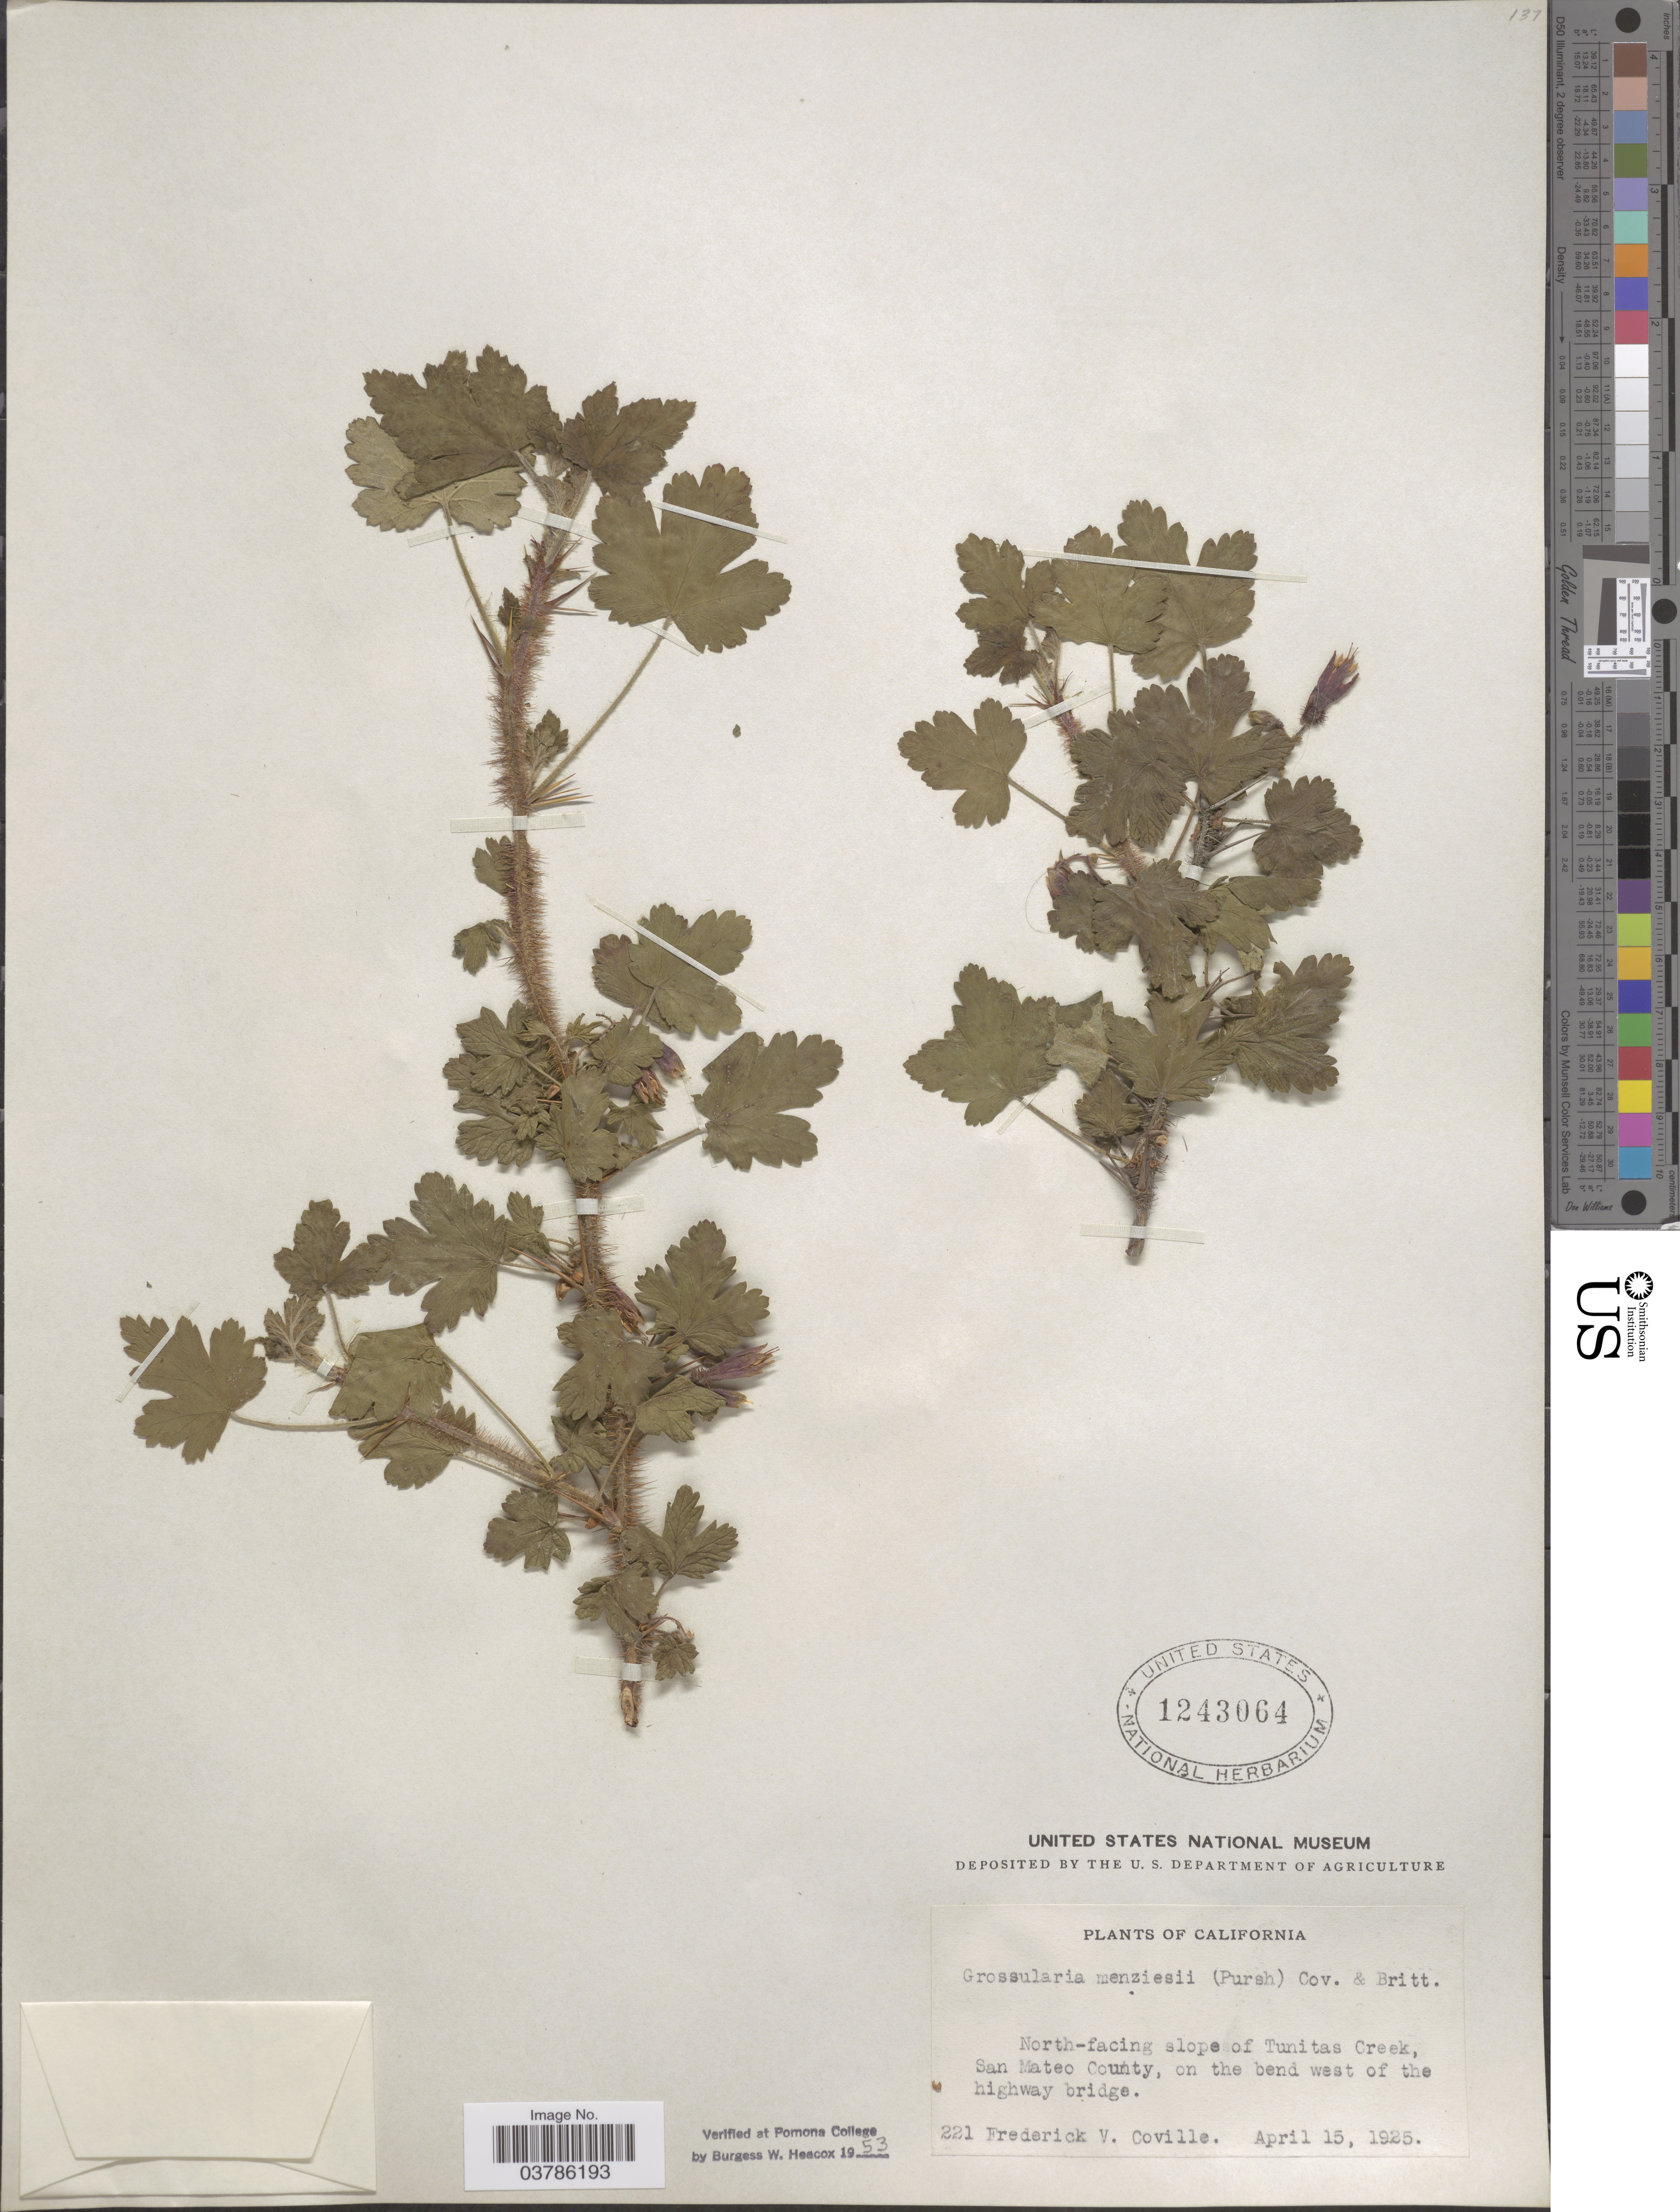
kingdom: Plantae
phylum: Tracheophyta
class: Magnoliopsida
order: Saxifragales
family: Grossulariaceae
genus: Ribes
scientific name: Ribes menziesii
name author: Pursh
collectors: F. V. Coville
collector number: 221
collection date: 1925-04-15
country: United States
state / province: California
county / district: San Mateo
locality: North-facing slope of Tunitas Creek, San Mateo County, on the bend west of the highway bridge.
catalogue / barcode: US 1243064